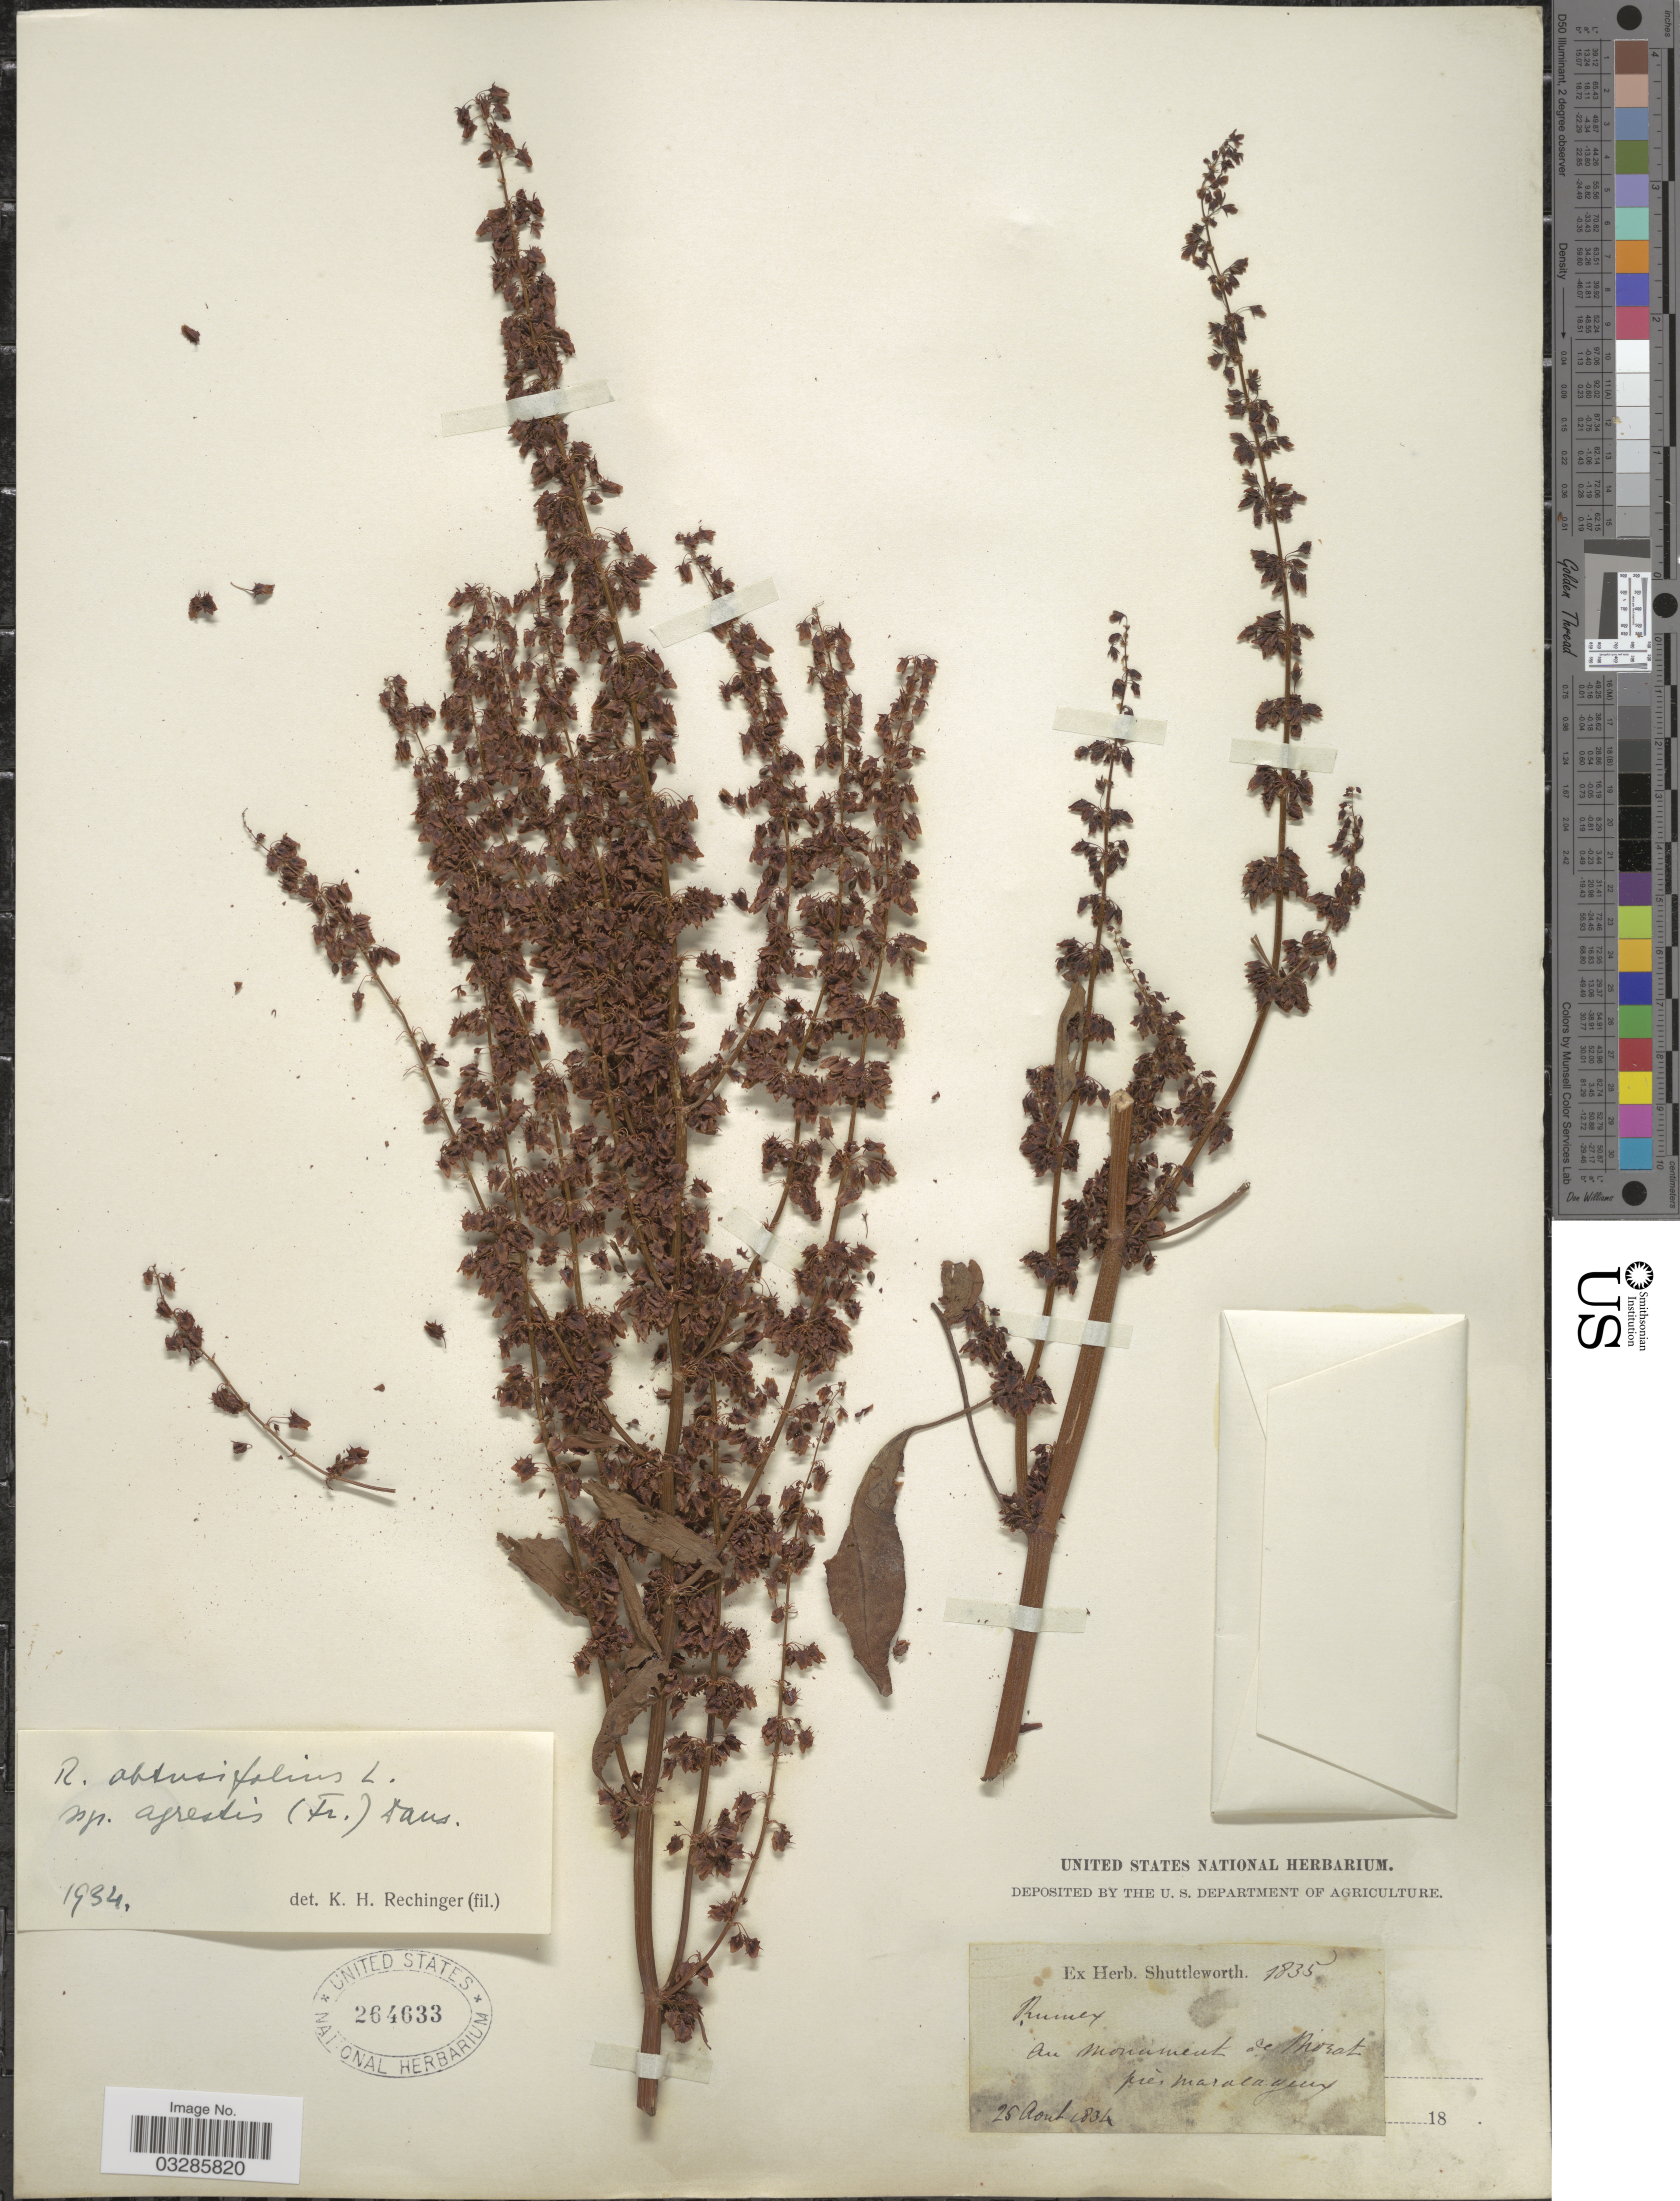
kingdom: Plantae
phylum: Tracheophyta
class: Magnoliopsida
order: Caryophyllales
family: Polygonaceae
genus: Rumex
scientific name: Rumex obtusifolius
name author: L.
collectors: Ex herb. Shuttleworth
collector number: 1835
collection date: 1834-08-25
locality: Au Monument de Morat près Maralaguy [interpreted].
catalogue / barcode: US 264633